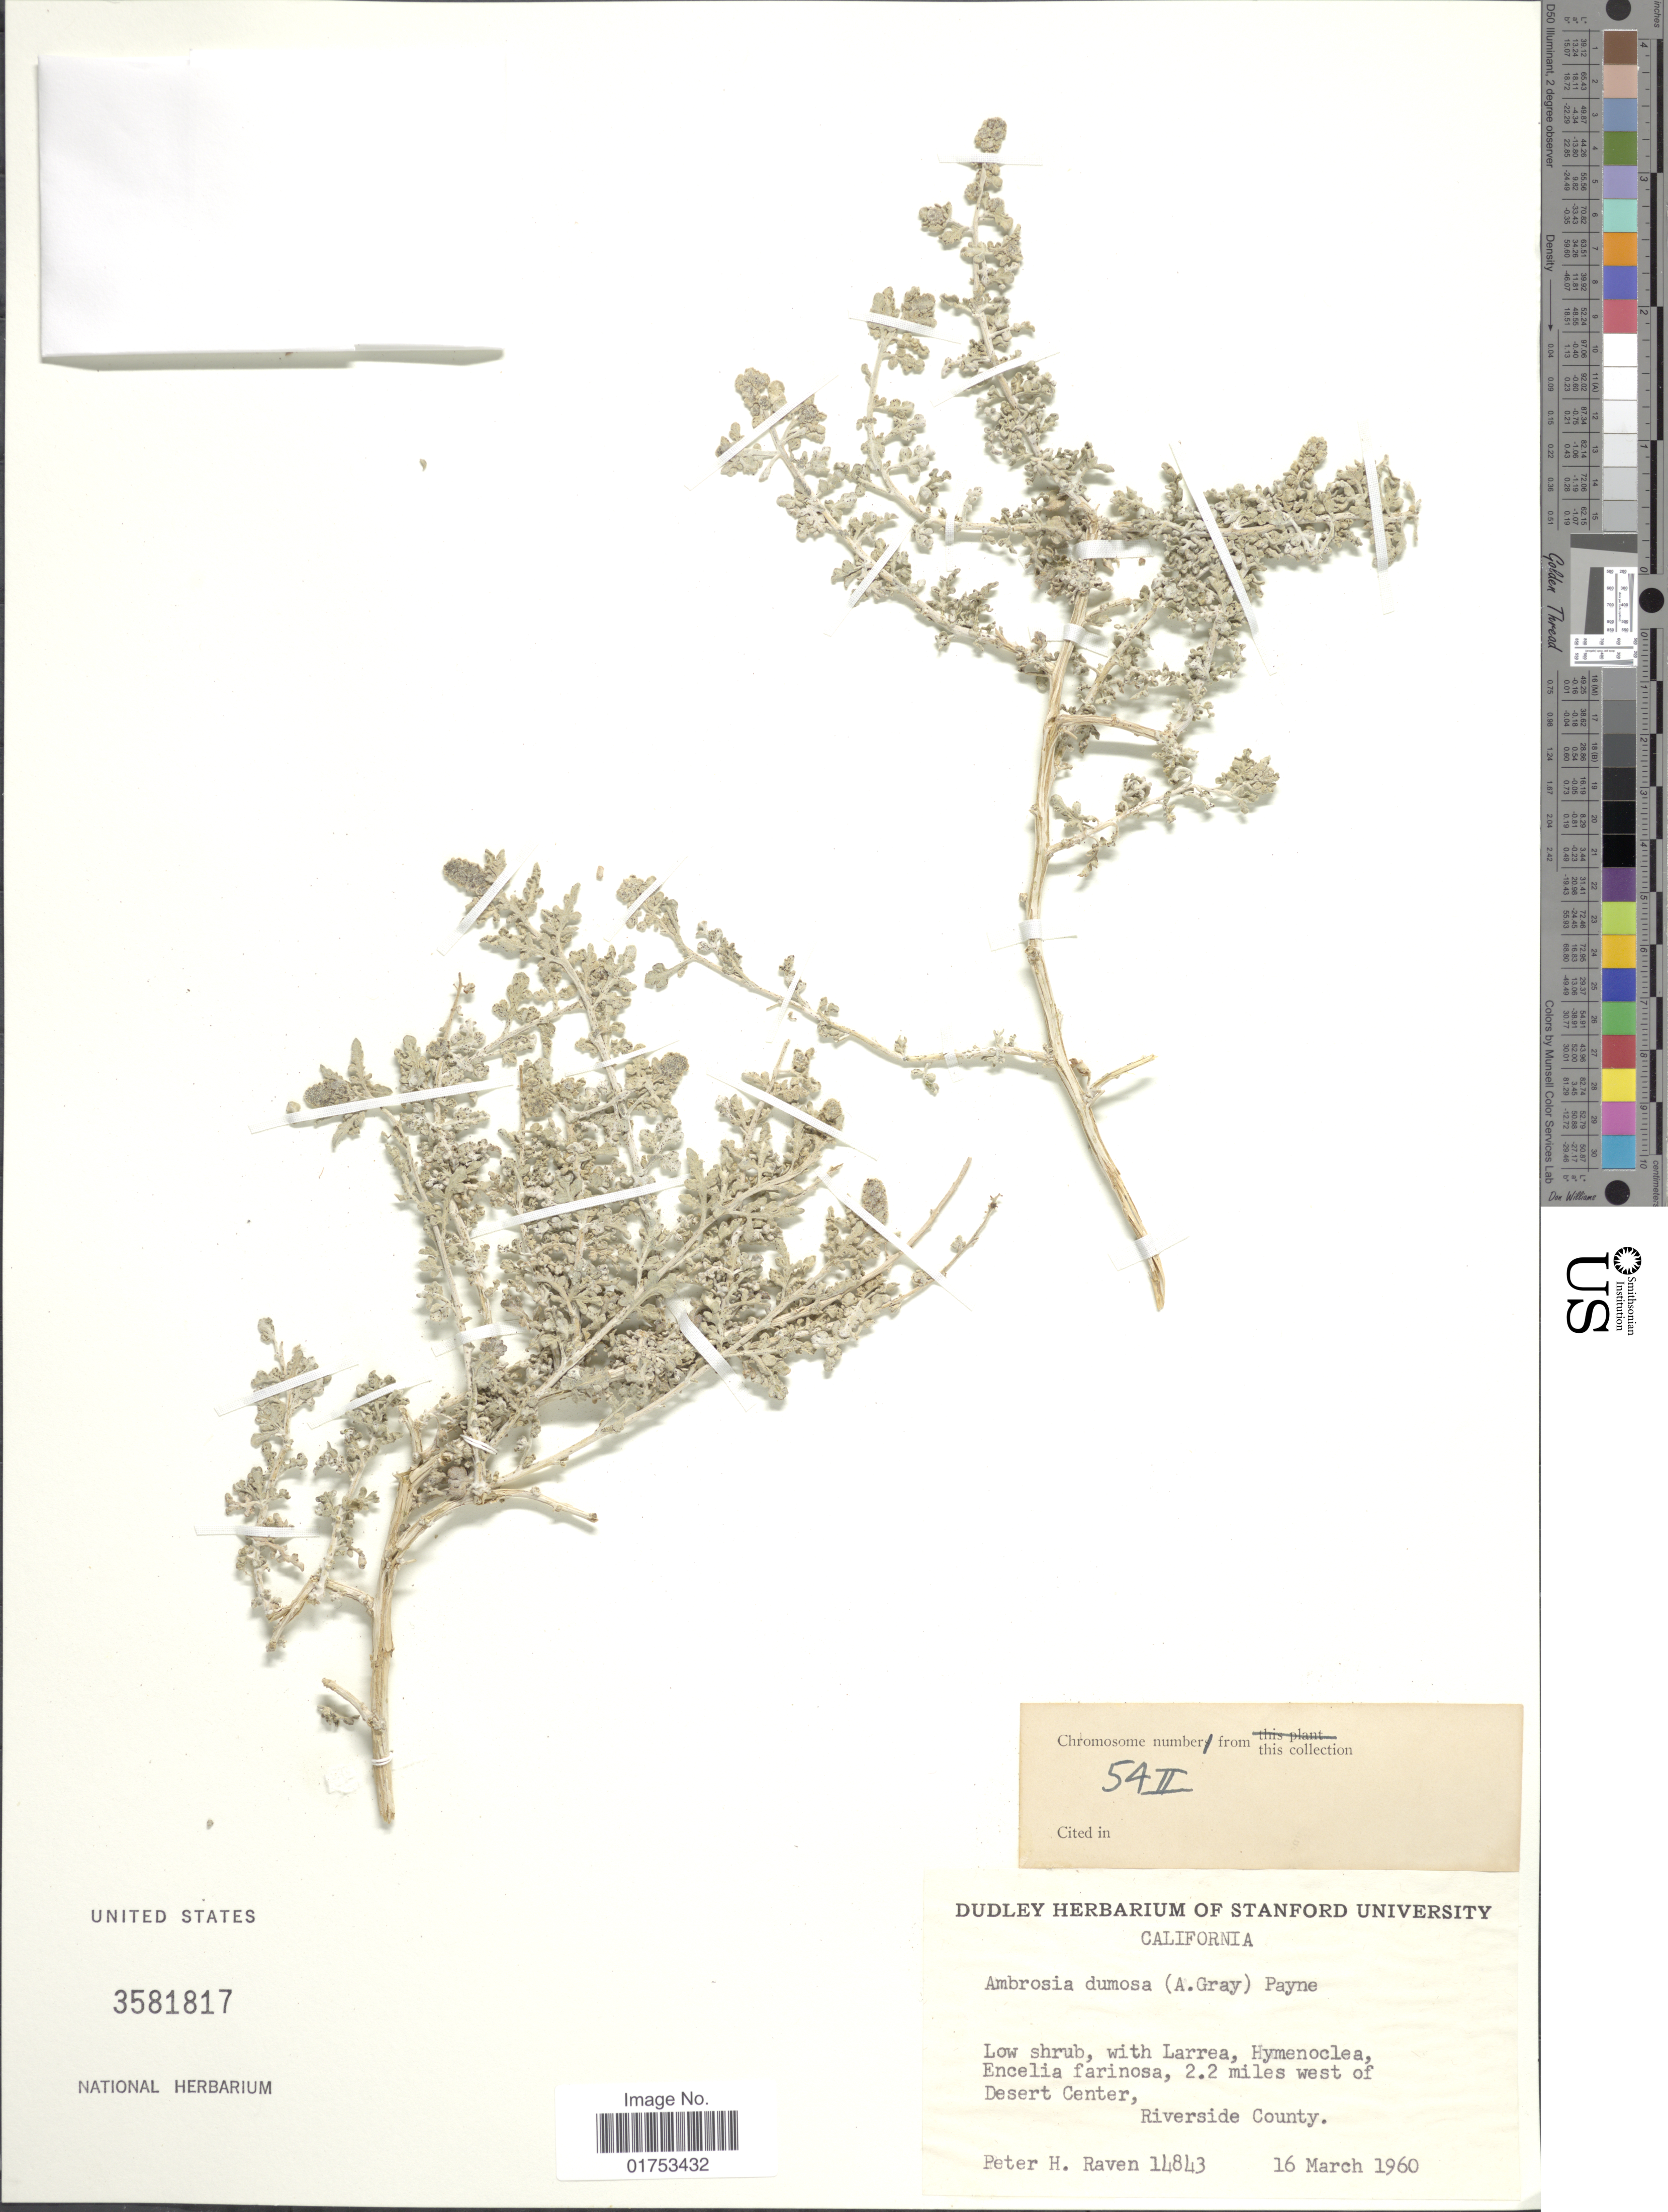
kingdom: Plantae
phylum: Tracheophyta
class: Magnoliopsida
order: Asterales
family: Asteraceae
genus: Ambrosia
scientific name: Ambrosia dumosa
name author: (A. Gray) W.W.Payne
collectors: P. Raven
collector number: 14843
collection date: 1960-03-16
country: United States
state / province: California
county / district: Riverside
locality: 2.2 miles west of Desert Center, Riverside County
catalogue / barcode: US 3581817